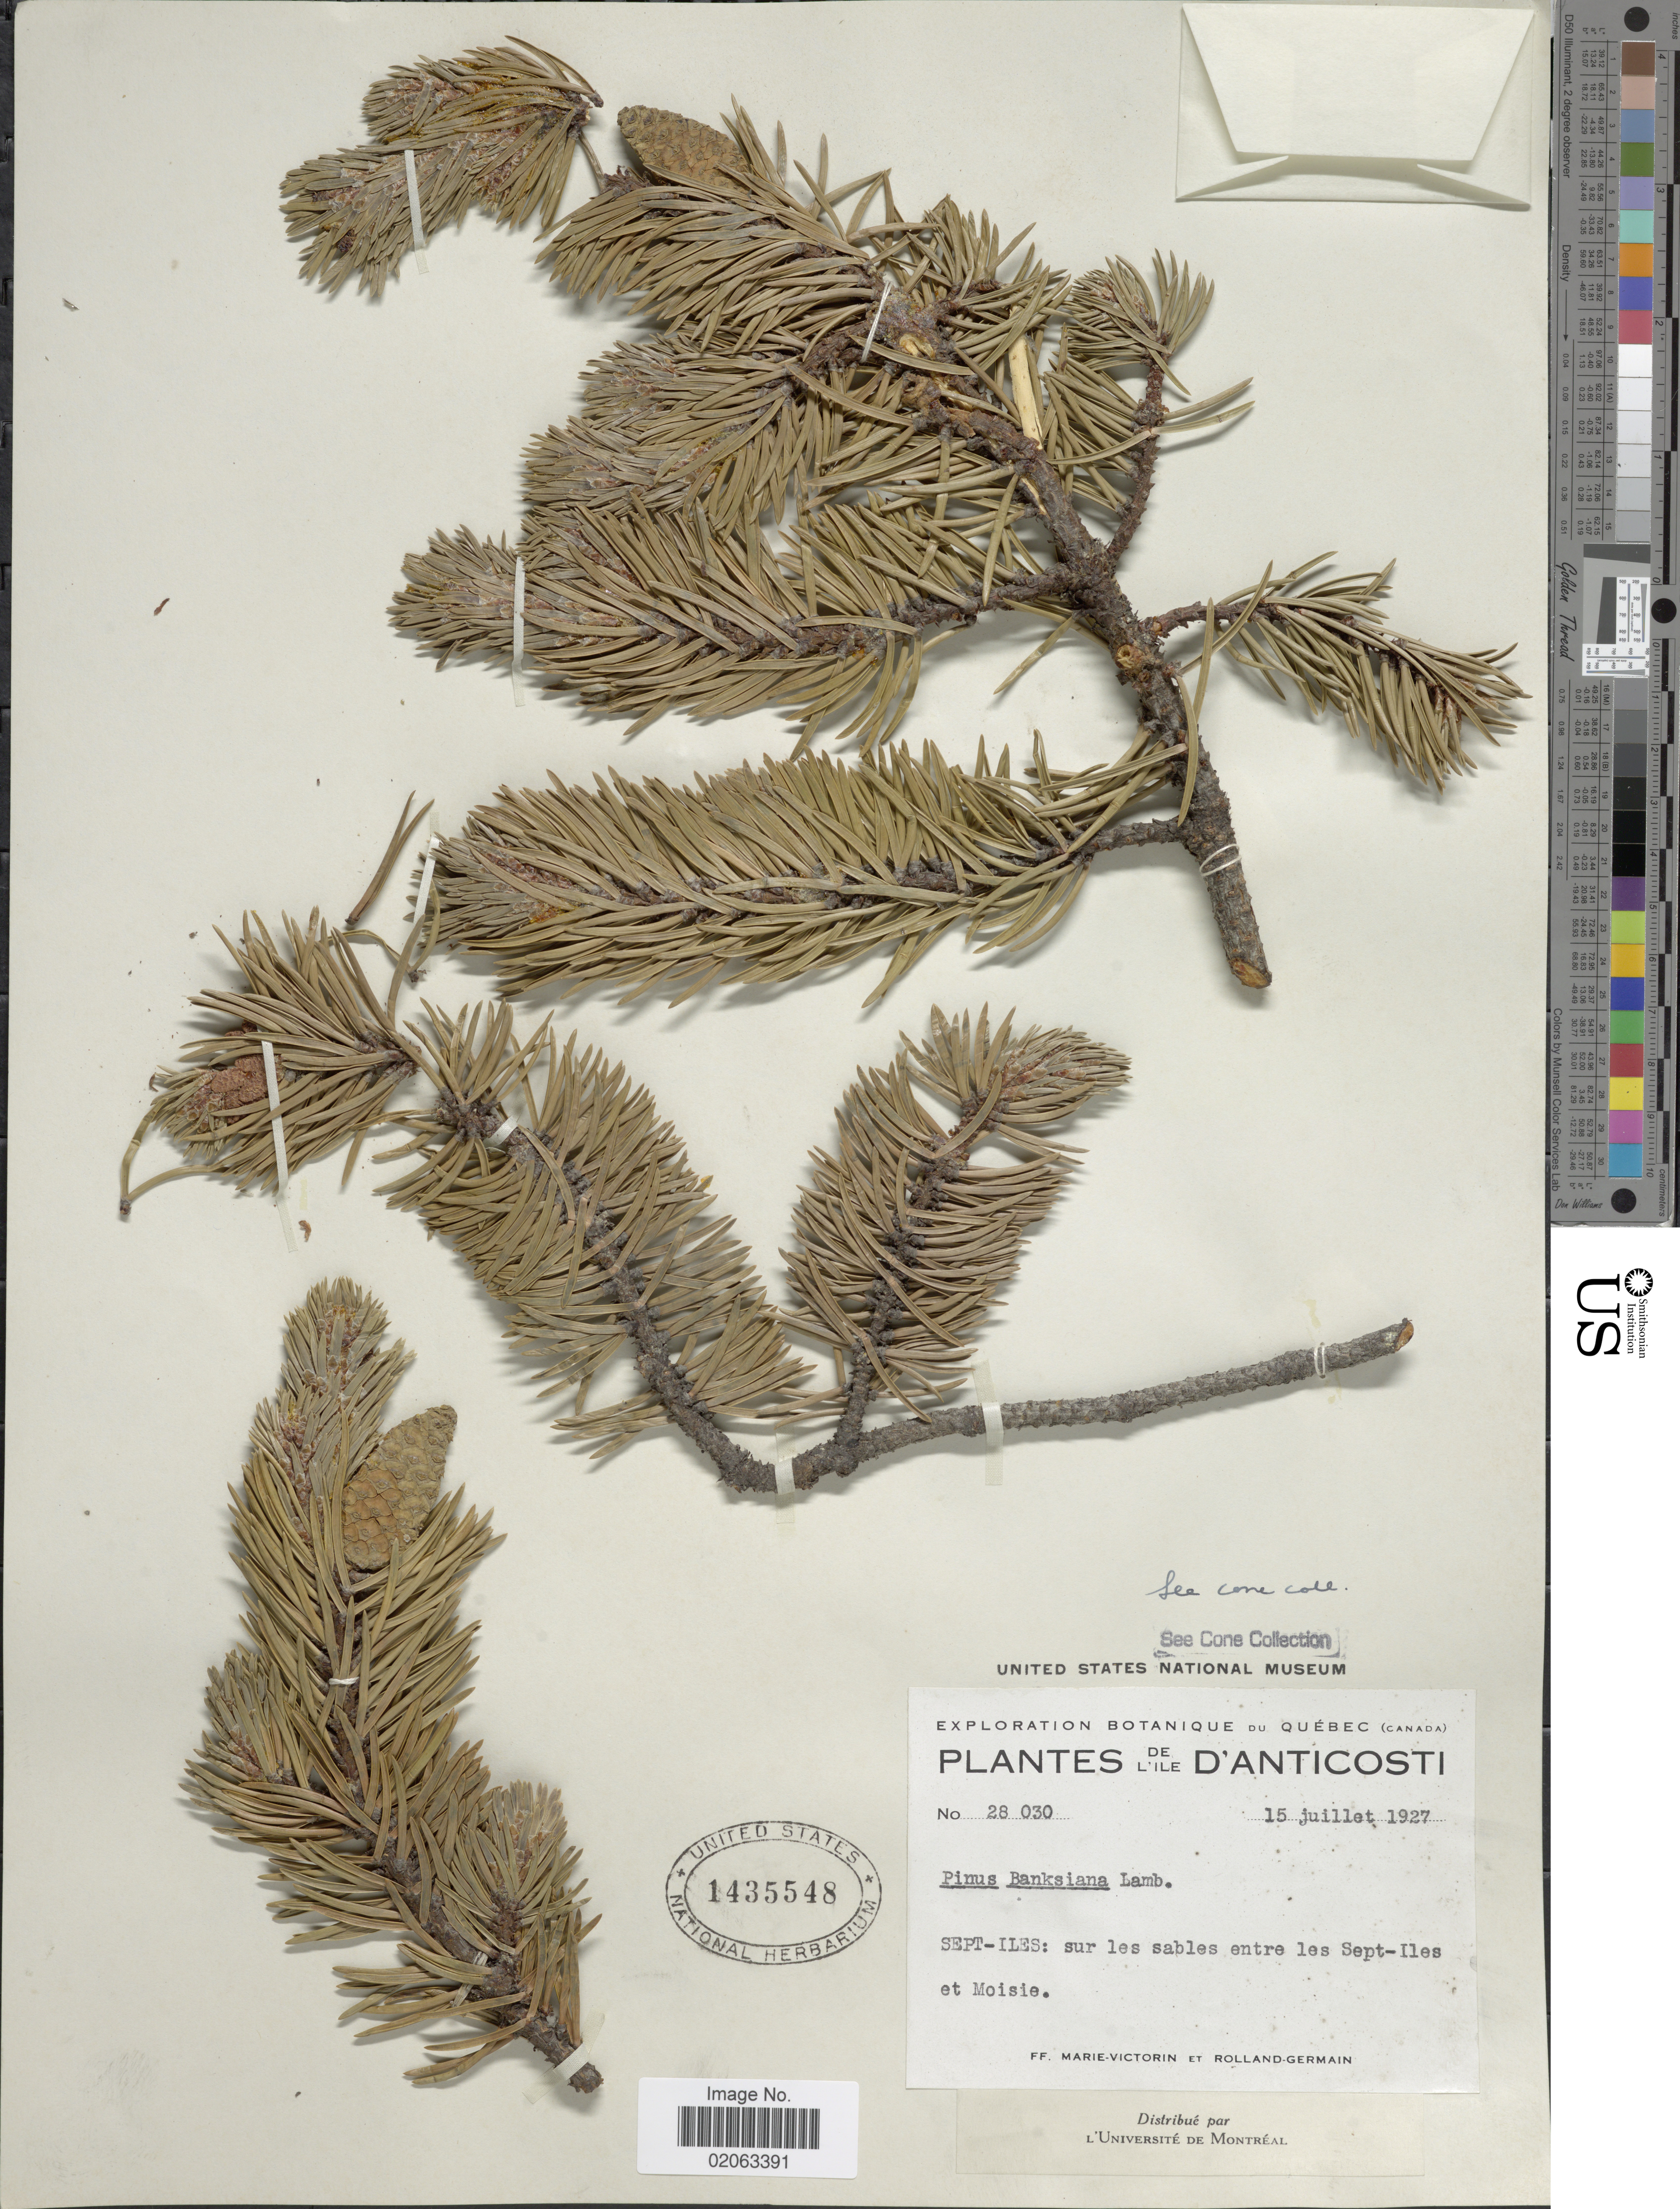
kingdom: Plantae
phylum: Tracheophyta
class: Pinopsida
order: Pinales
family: Pinaceae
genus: Pinus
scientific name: Pinus banksiana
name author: Lamb.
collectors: F. Marie-Victorin & Rolland-Germain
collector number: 28030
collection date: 1927-07-15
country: Canada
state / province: Quebec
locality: De l'Ile D'Anticosti, Sept-Iles: sur les sables entre les Sept-Iles et Moisie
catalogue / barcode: US 1435548